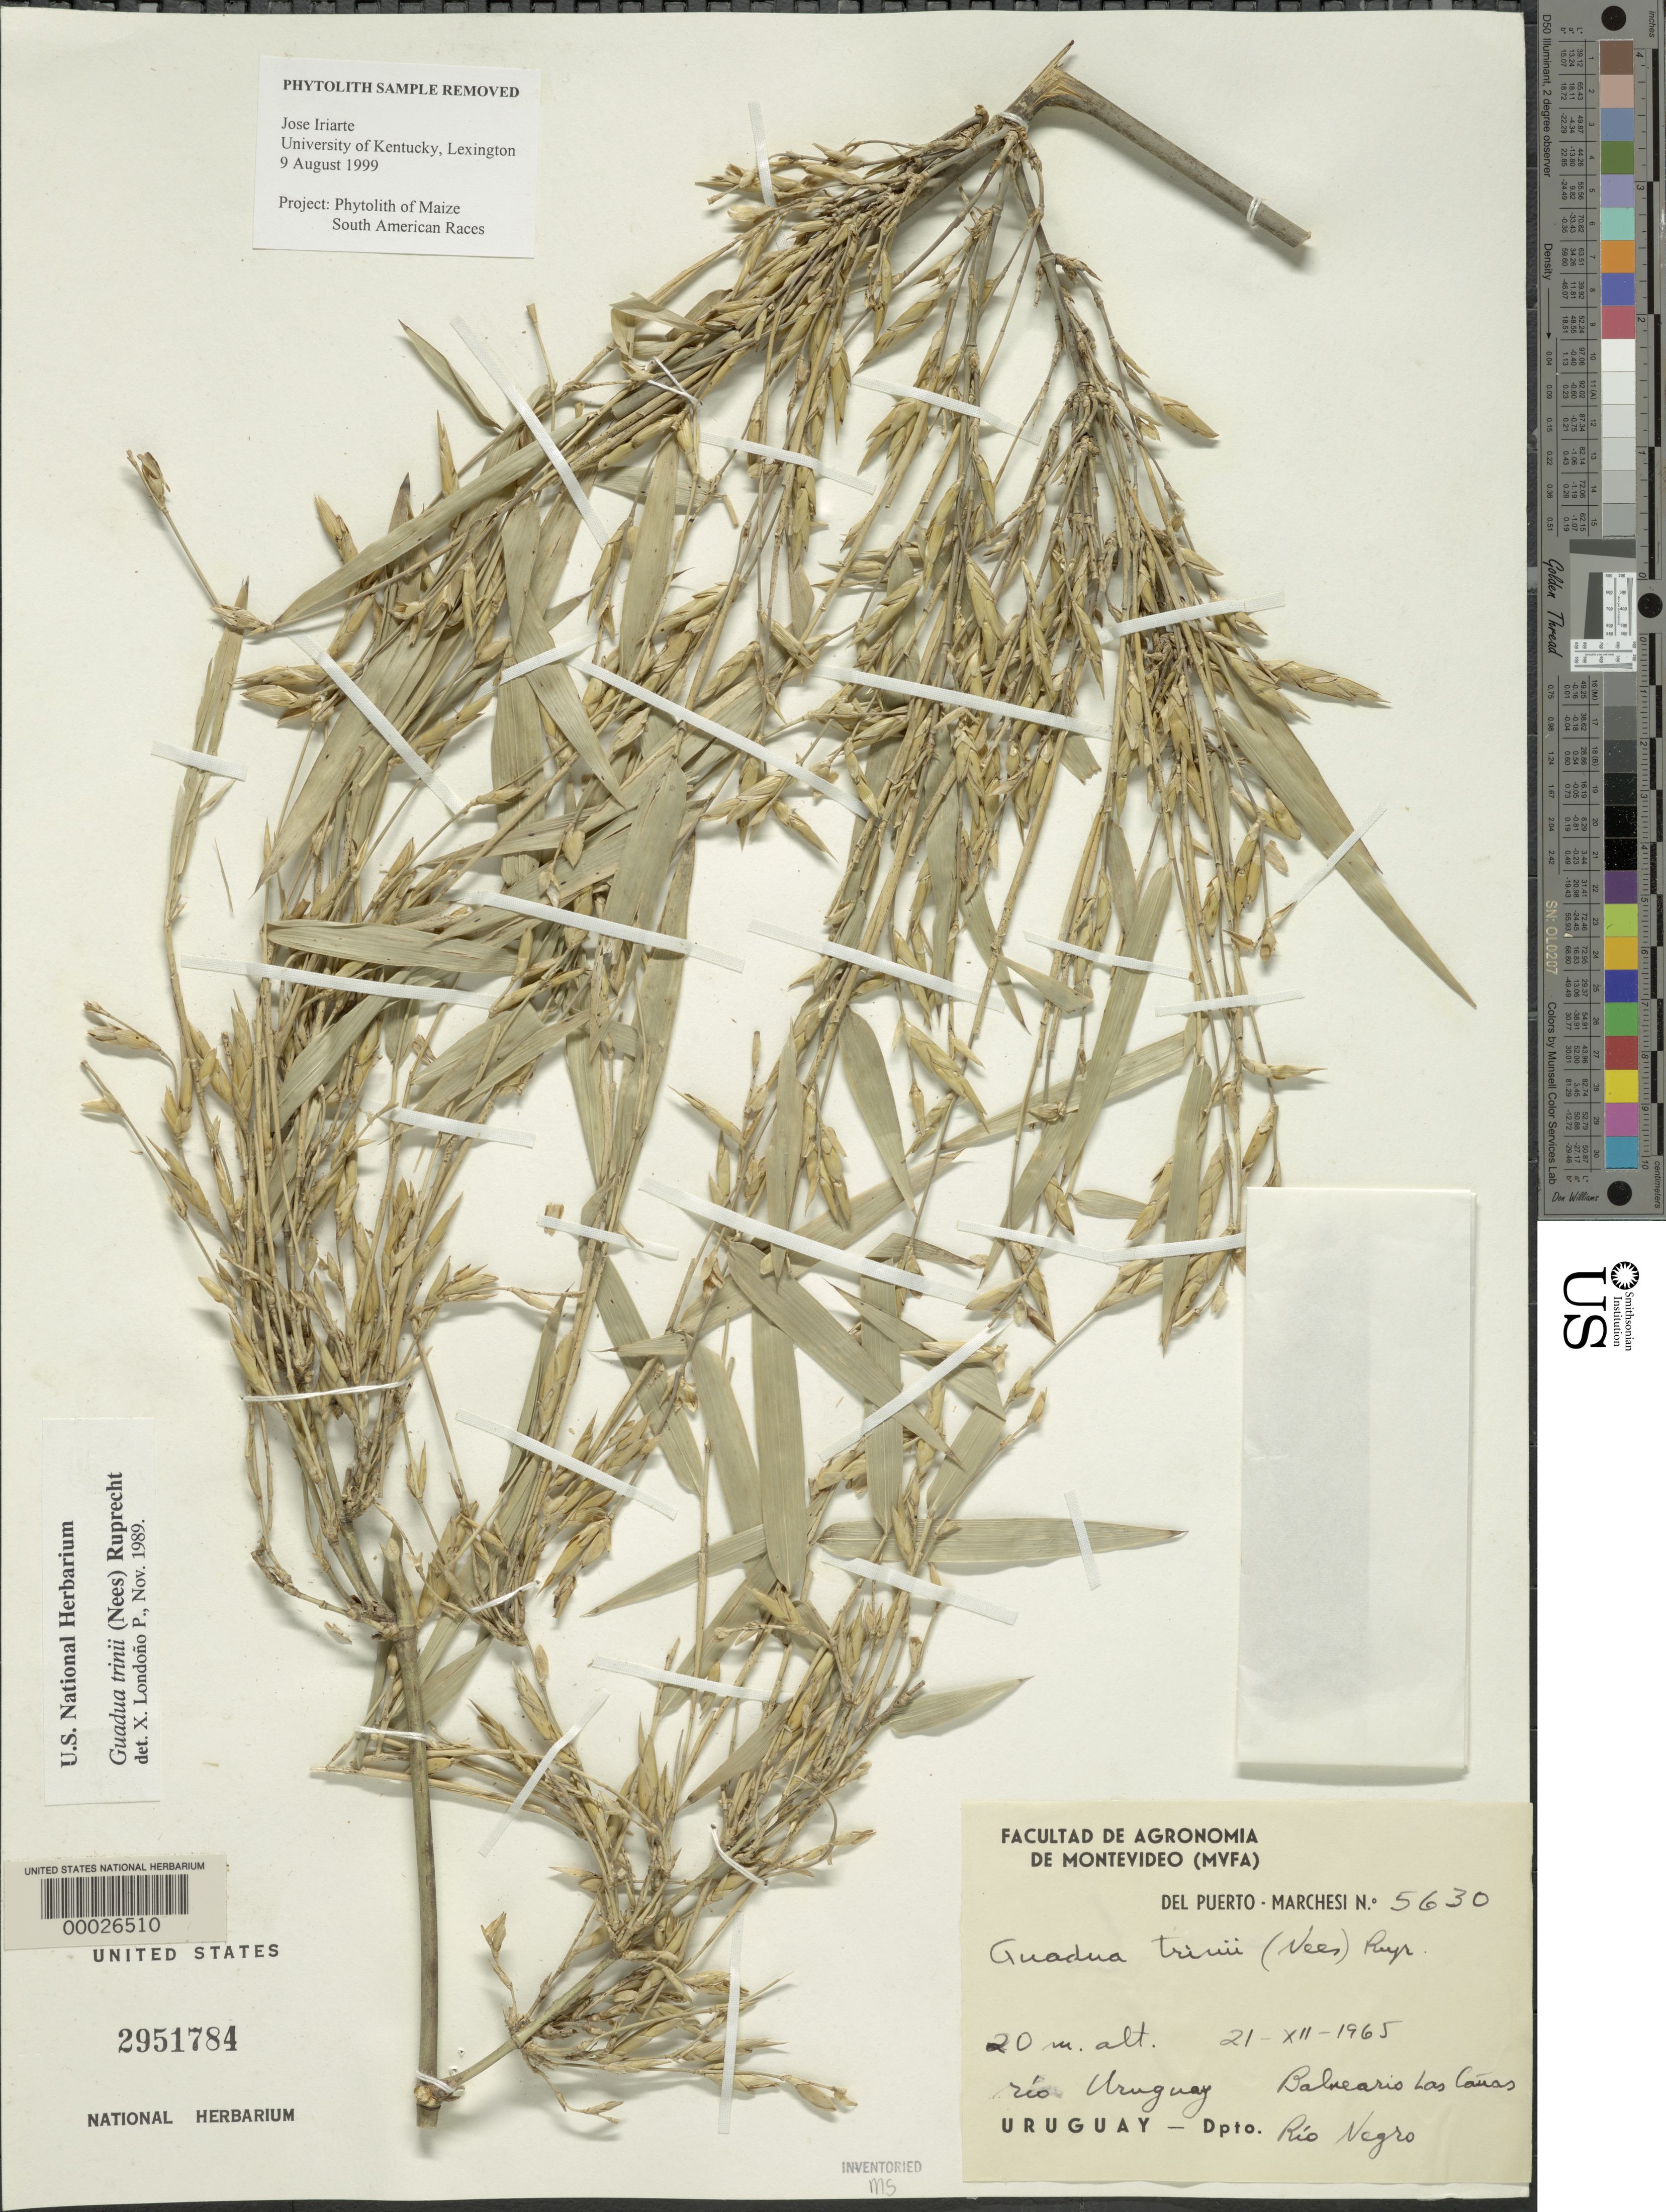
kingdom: Plantae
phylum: Tracheophyta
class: Liliopsida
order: Poales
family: Poaceae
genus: Guadua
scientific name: Guadua trinii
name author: (Nees) Nees ex Rupr.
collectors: O. Del Puerto & E. H. Marchesi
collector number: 5630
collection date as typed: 21 Dec 1965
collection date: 1965-12-21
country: Uruguay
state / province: Rio Negro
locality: Balveario los cauas; rio uruguay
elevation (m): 20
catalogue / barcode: US 2951784